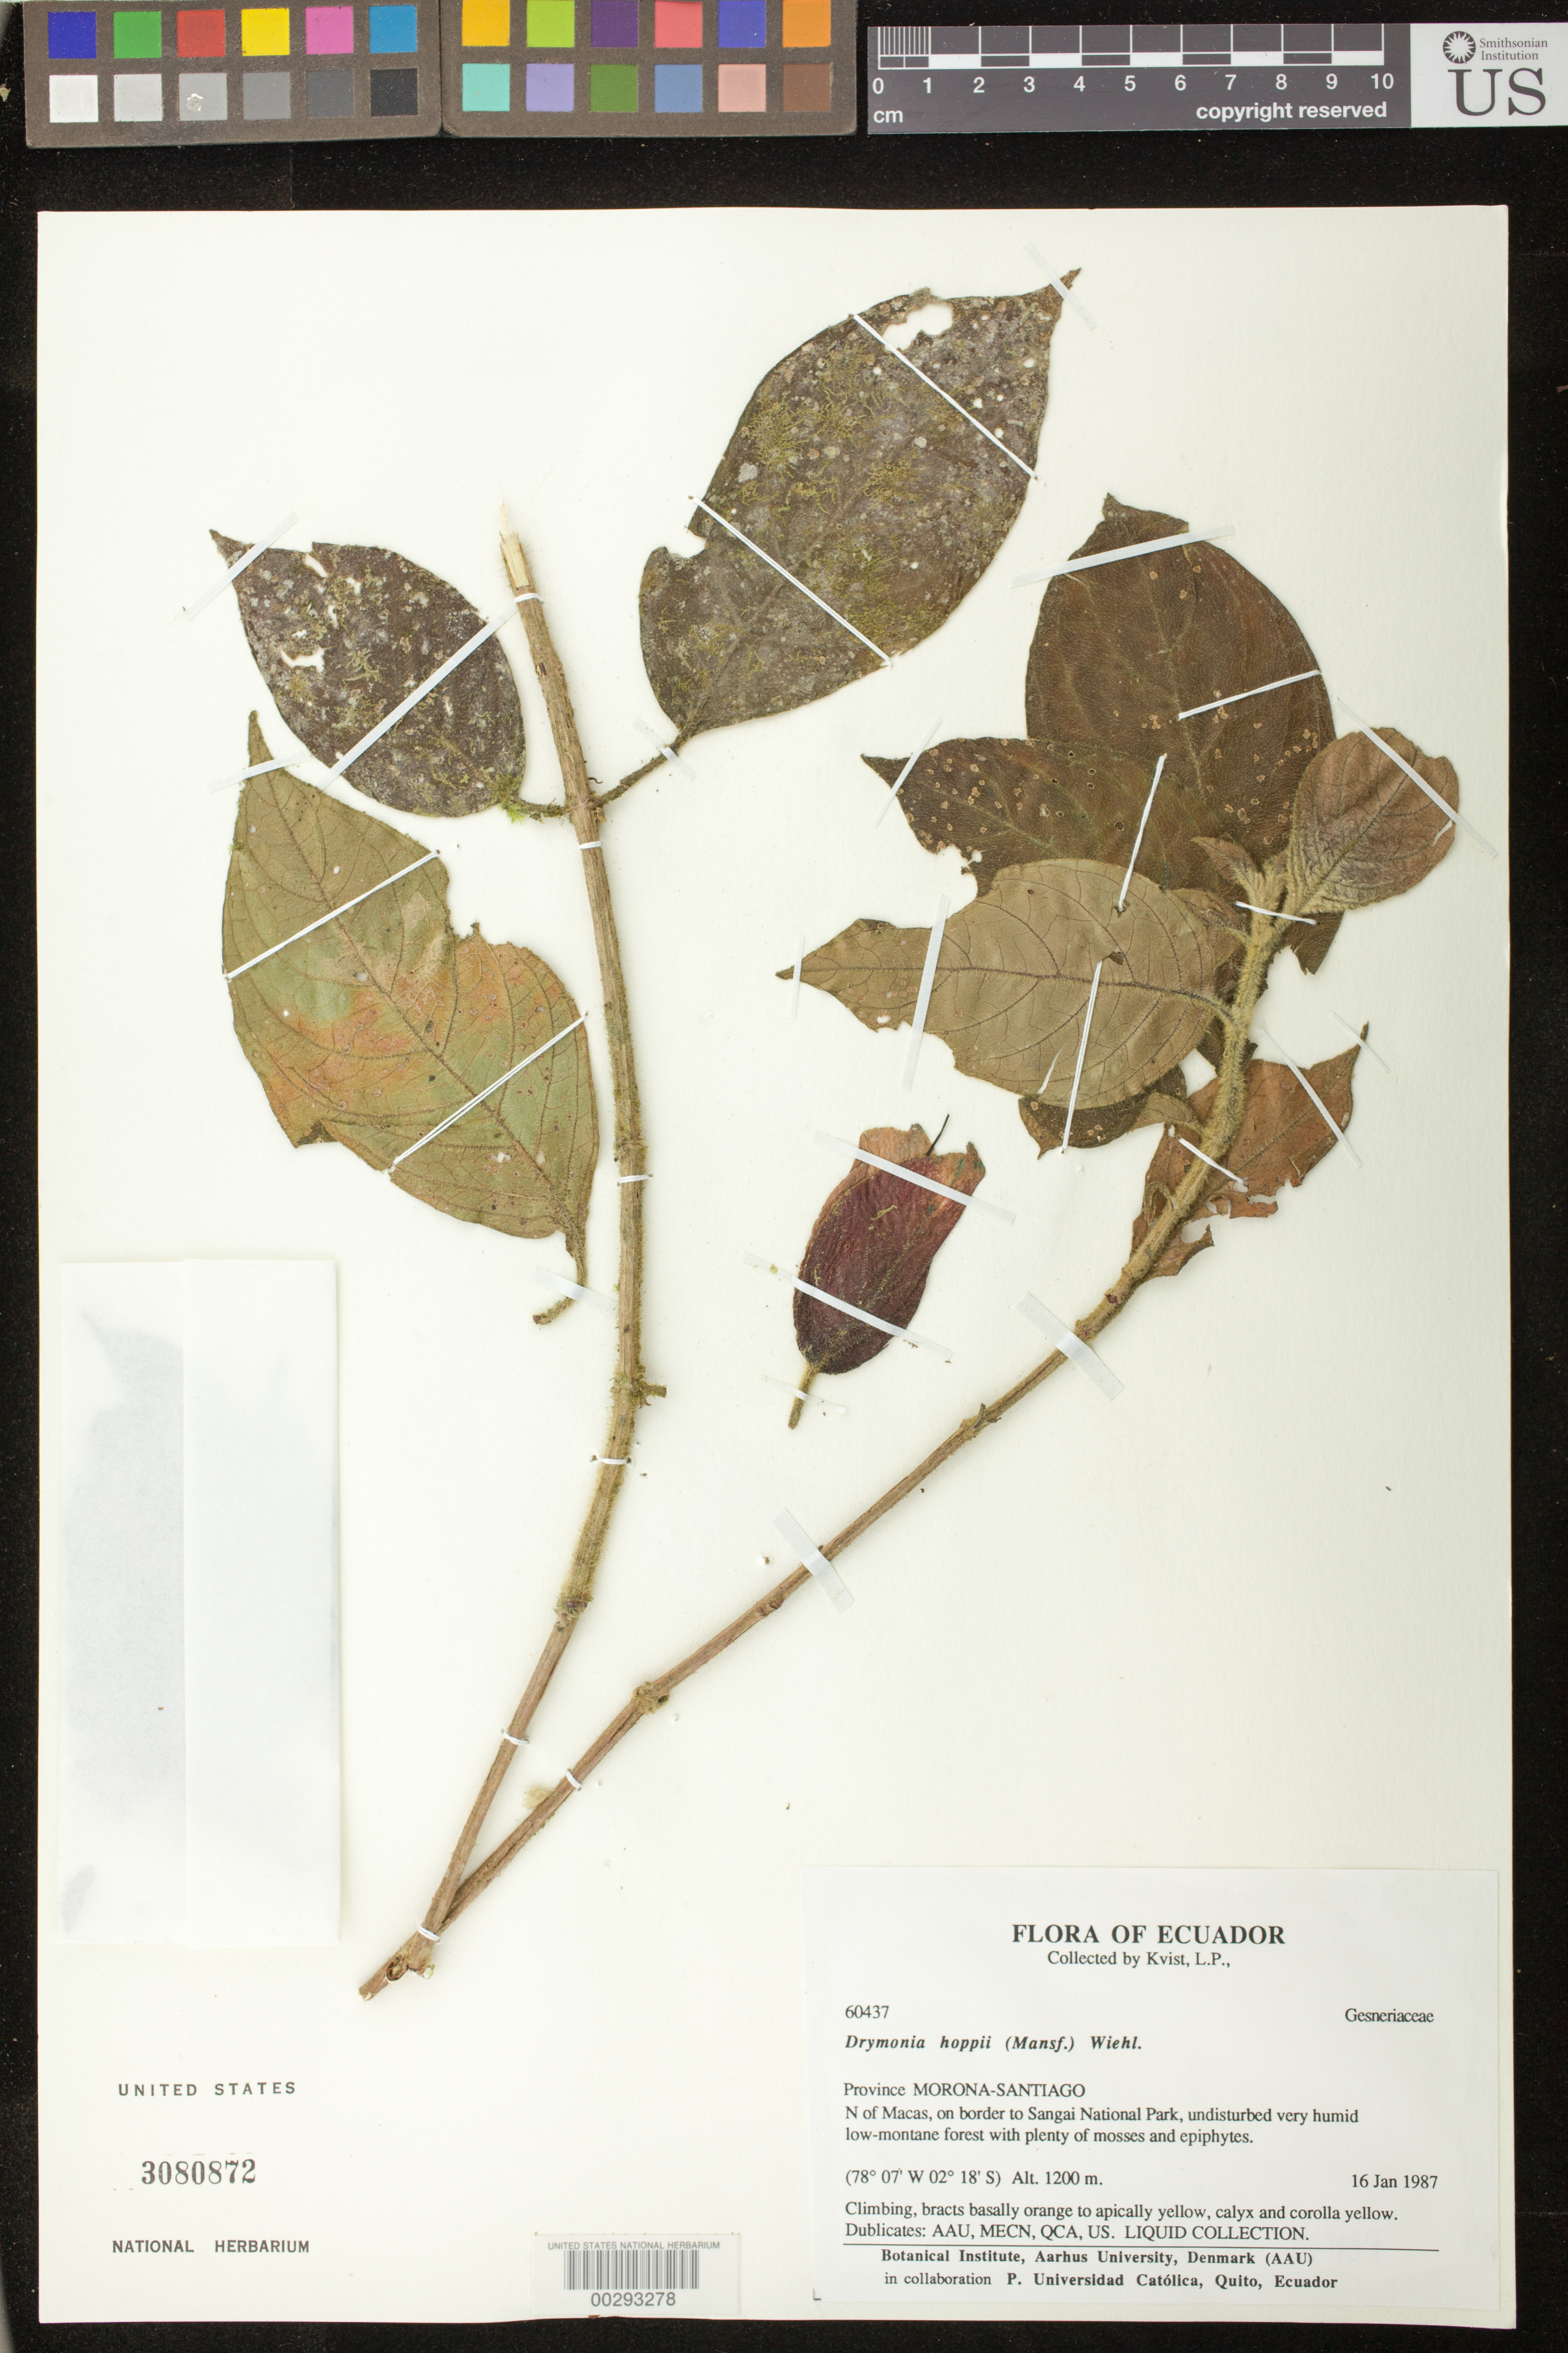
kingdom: Plantae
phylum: Tracheophyta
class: Magnoliopsida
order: Lamiales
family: Gesneriaceae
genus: Drymonia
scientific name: Drymonia hoppii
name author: (Mansf.) Wiehler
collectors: L. P. Kvist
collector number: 60437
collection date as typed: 16 Jan 1987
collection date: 1987-01-16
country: Ecuador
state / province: Morona-Santiago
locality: N of Macas, on border to Sangay National Park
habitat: Undisturbed very humid low montane forest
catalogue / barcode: US 3080872